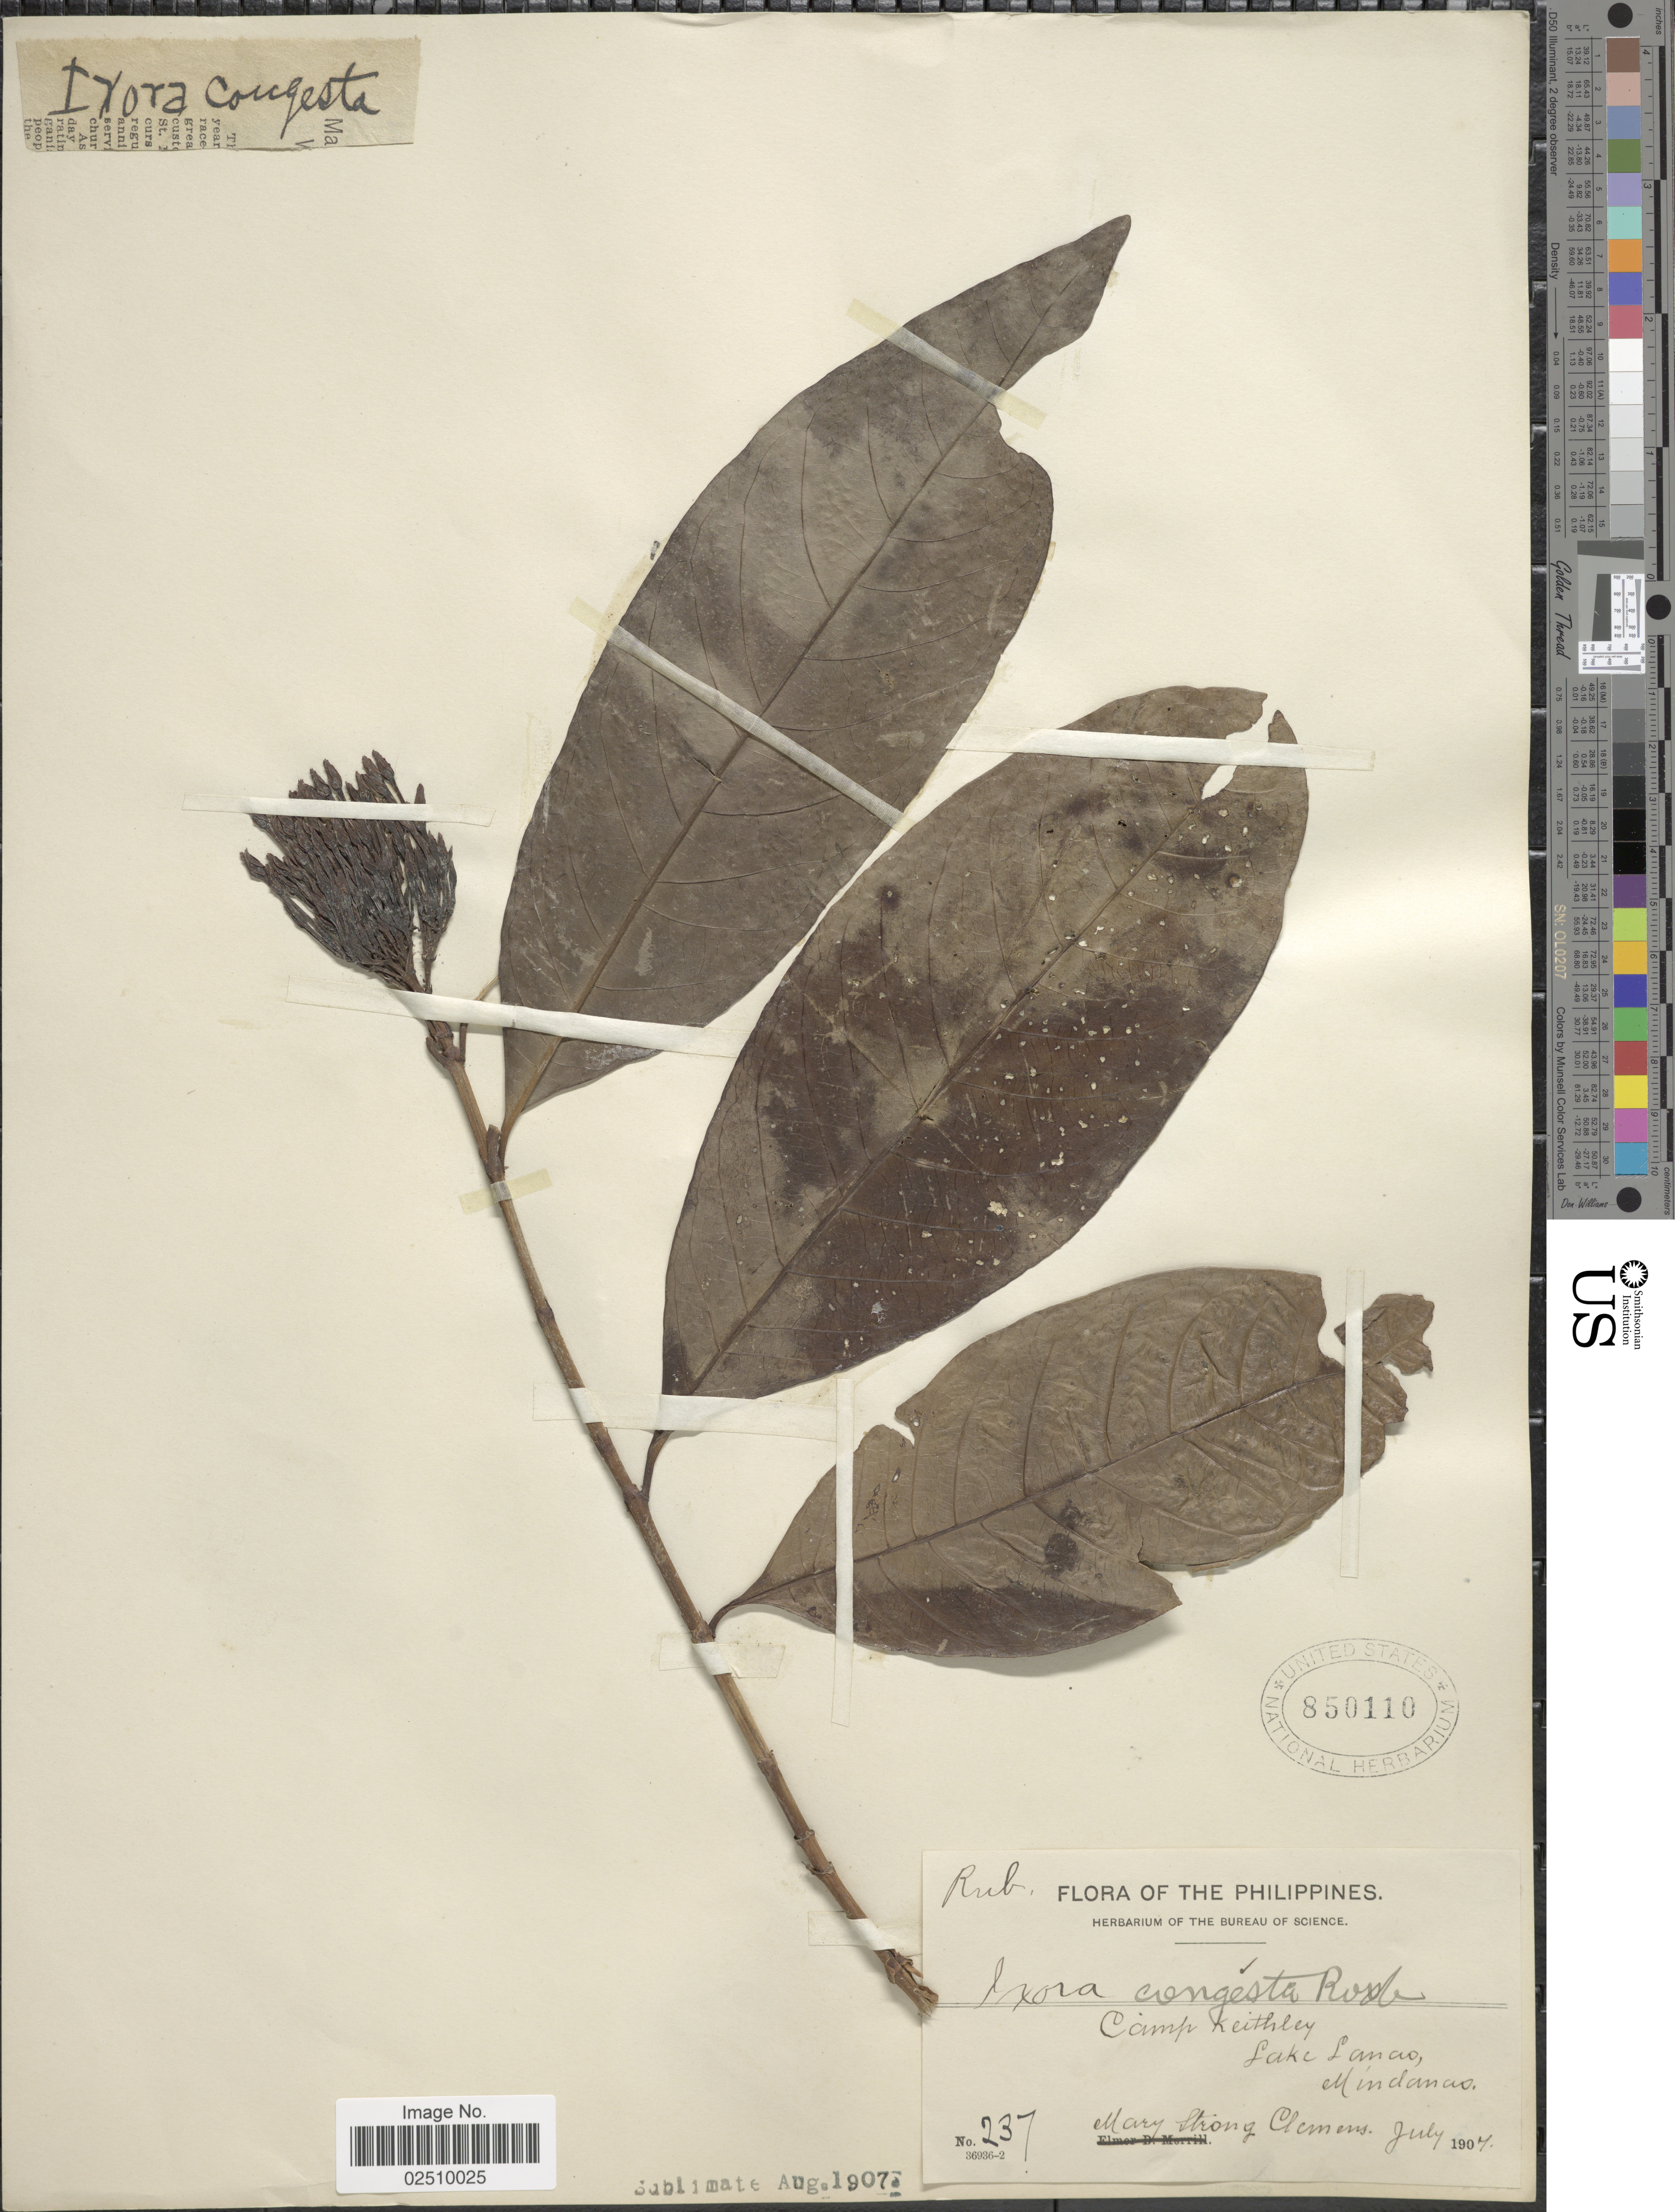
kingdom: Plantae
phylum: Tracheophyta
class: Magnoliopsida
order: Gentianales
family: Rubiaceae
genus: Ixora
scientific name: Ixora fulgens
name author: Bremek.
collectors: M. S. Clemens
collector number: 237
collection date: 1907-07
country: Philippines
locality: Camp Keithley, Lake Lanao, Mindanao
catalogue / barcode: US 850110